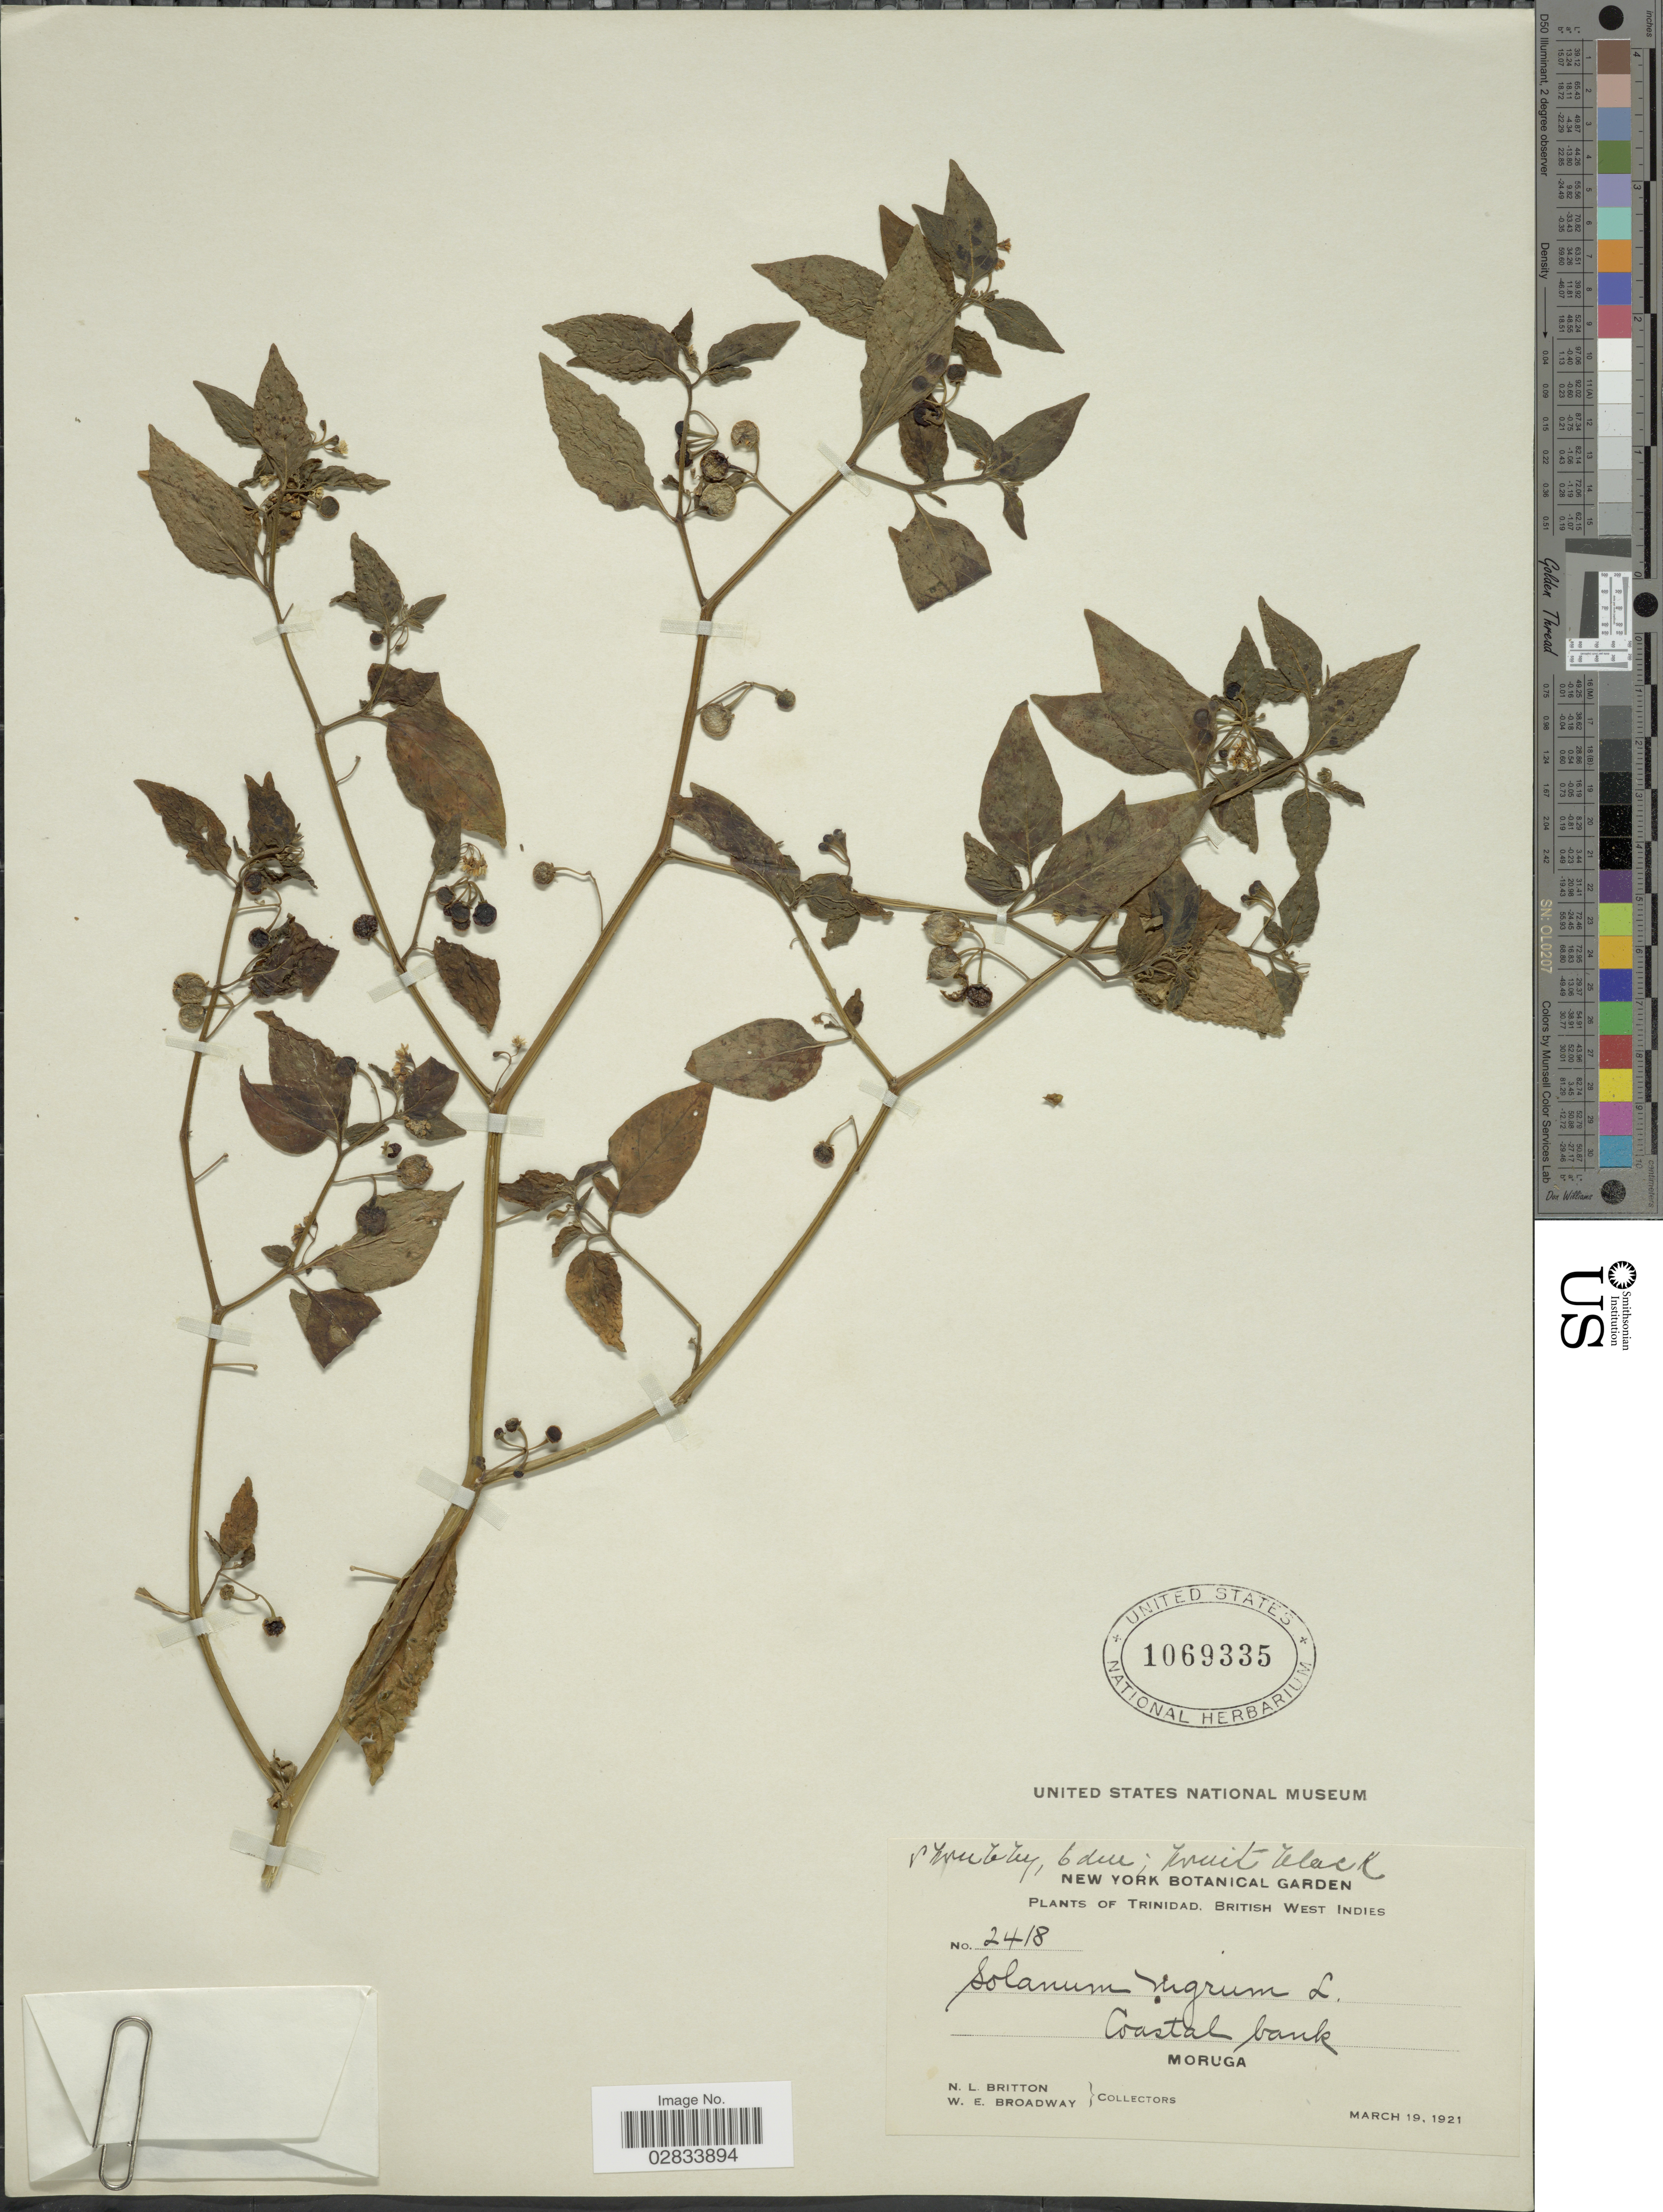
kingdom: Plantae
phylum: Tracheophyta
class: Magnoliopsida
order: Solanales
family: Solanaceae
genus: Solanum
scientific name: Solanum nigrum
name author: L.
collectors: N. Britton & W. E. Broadway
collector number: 2418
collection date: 1921-03-19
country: Trinidad and Tobago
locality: Trinidad, British West Indies, Coastal bank, Moruga.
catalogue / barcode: US 1069335